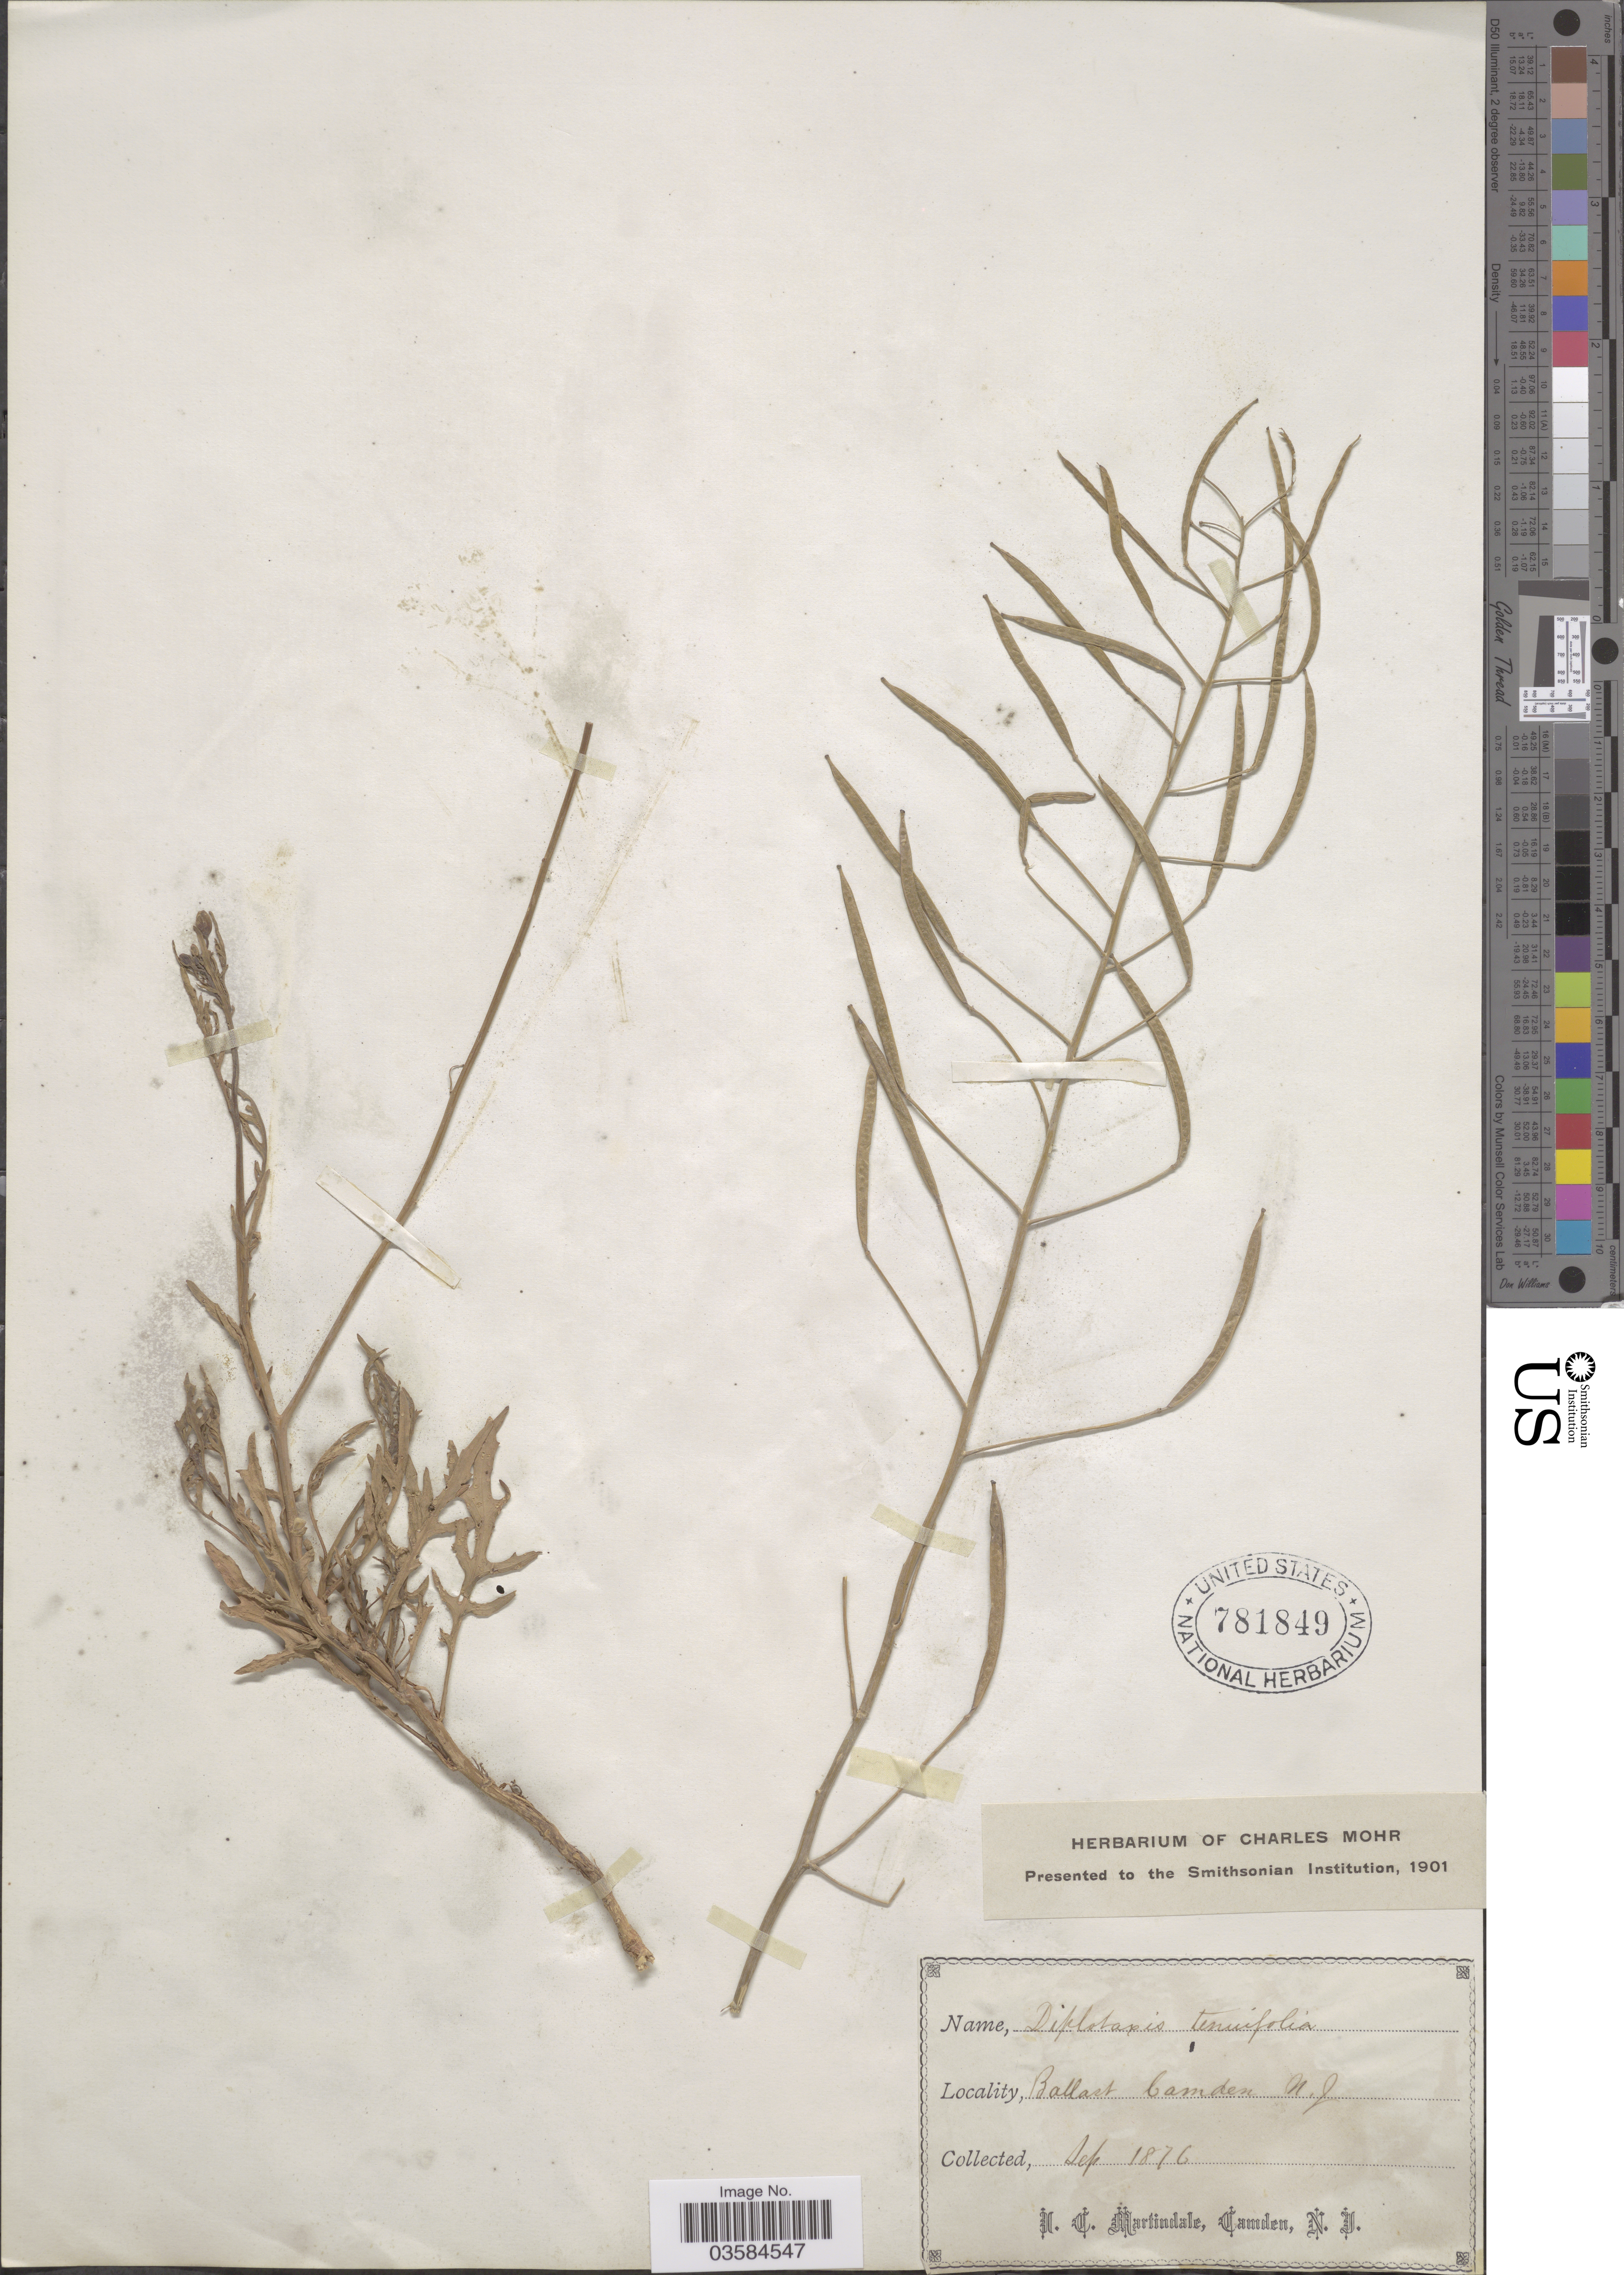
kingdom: Plantae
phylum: Tracheophyta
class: Magnoliopsida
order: Brassicales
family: Brassicaceae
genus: Diplotaxis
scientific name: Diplotaxis tenuifolia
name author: (L.) DC.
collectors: I. C. Martindale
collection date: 1876-09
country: United States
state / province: New Jersey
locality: Ballast Camden.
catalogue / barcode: US 781849